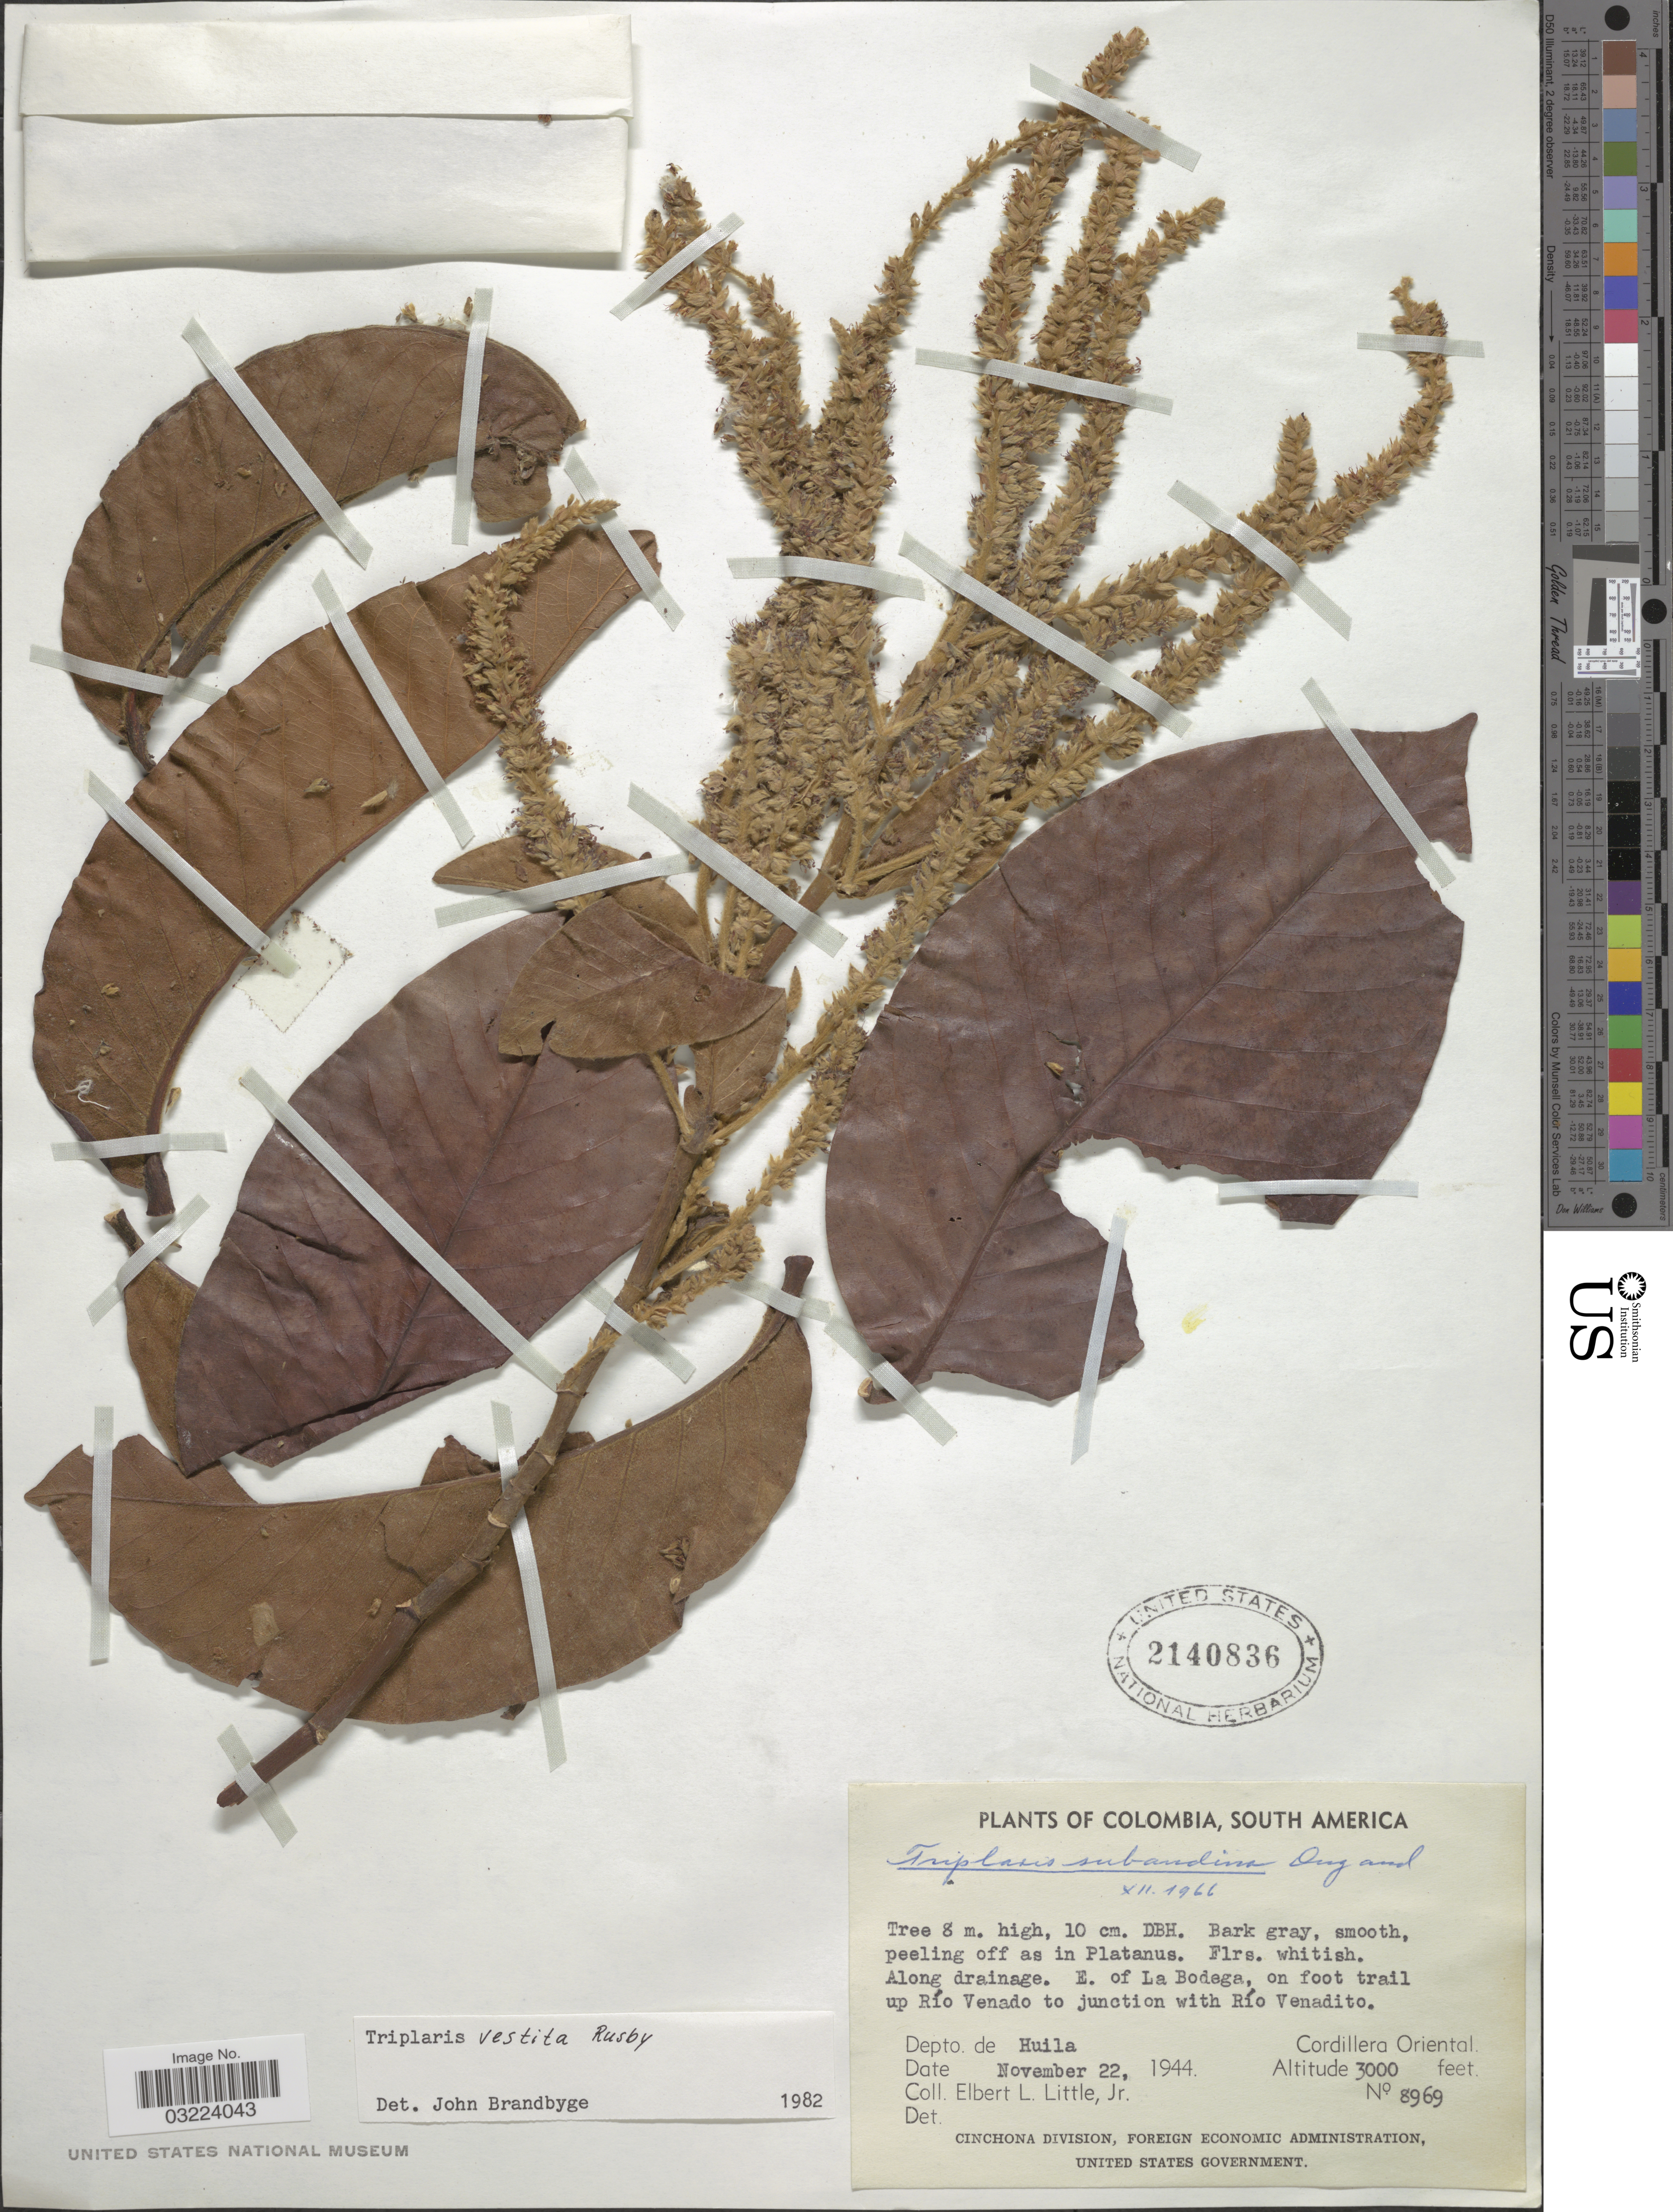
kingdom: Plantae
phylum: Tracheophyta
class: Magnoliopsida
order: Caryophyllales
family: Polygonaceae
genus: Triplaris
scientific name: Triplaris vestita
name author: Rusby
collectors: E. L. Little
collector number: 8969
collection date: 1944-11-22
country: Colombia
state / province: Huila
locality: E. of La Bodega, on foot trail up Río Venado to junction with Río Venadito. Depto. de Huila, Cordillera Oriental.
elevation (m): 914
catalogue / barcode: US 2140836